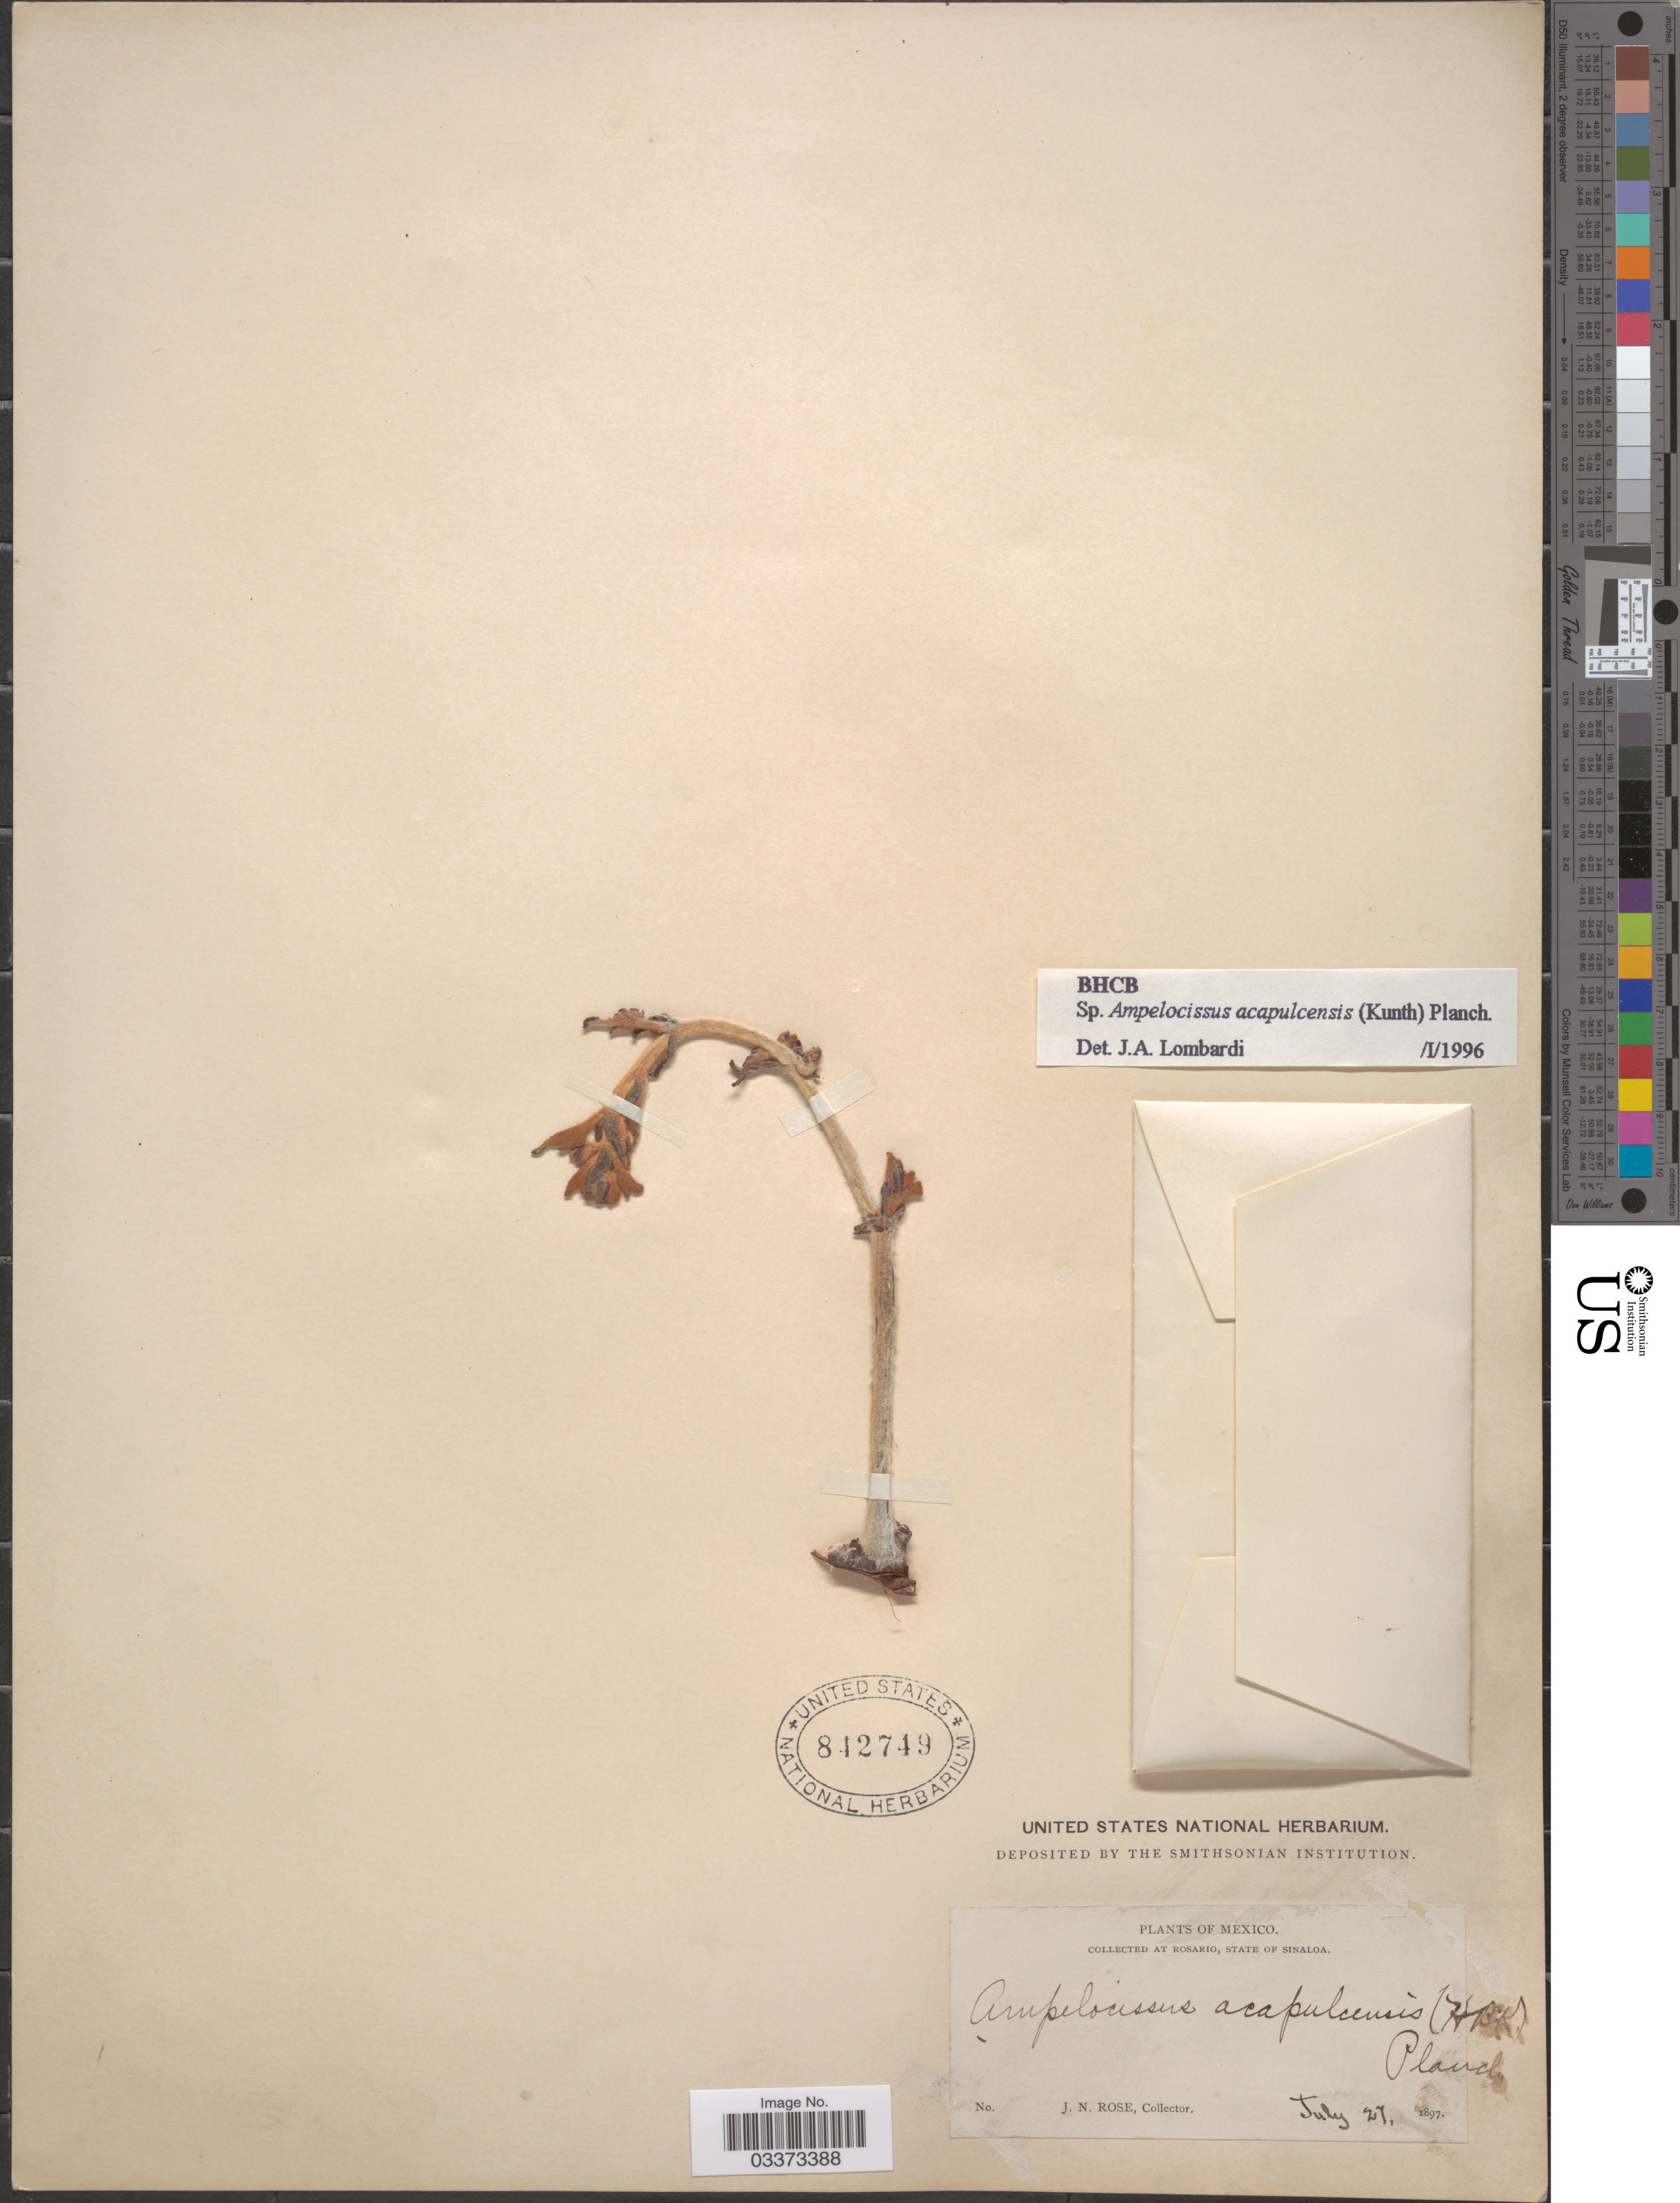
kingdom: Plantae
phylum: Tracheophyta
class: Magnoliopsida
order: Vitales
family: Vitaceae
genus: Ampelocissus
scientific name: Ampelocissus acapulcensis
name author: (Kunth) Planch.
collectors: J. N. Rose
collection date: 1897-07-27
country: Mexico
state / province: Sinaloa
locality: At Rosario.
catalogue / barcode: US 842749